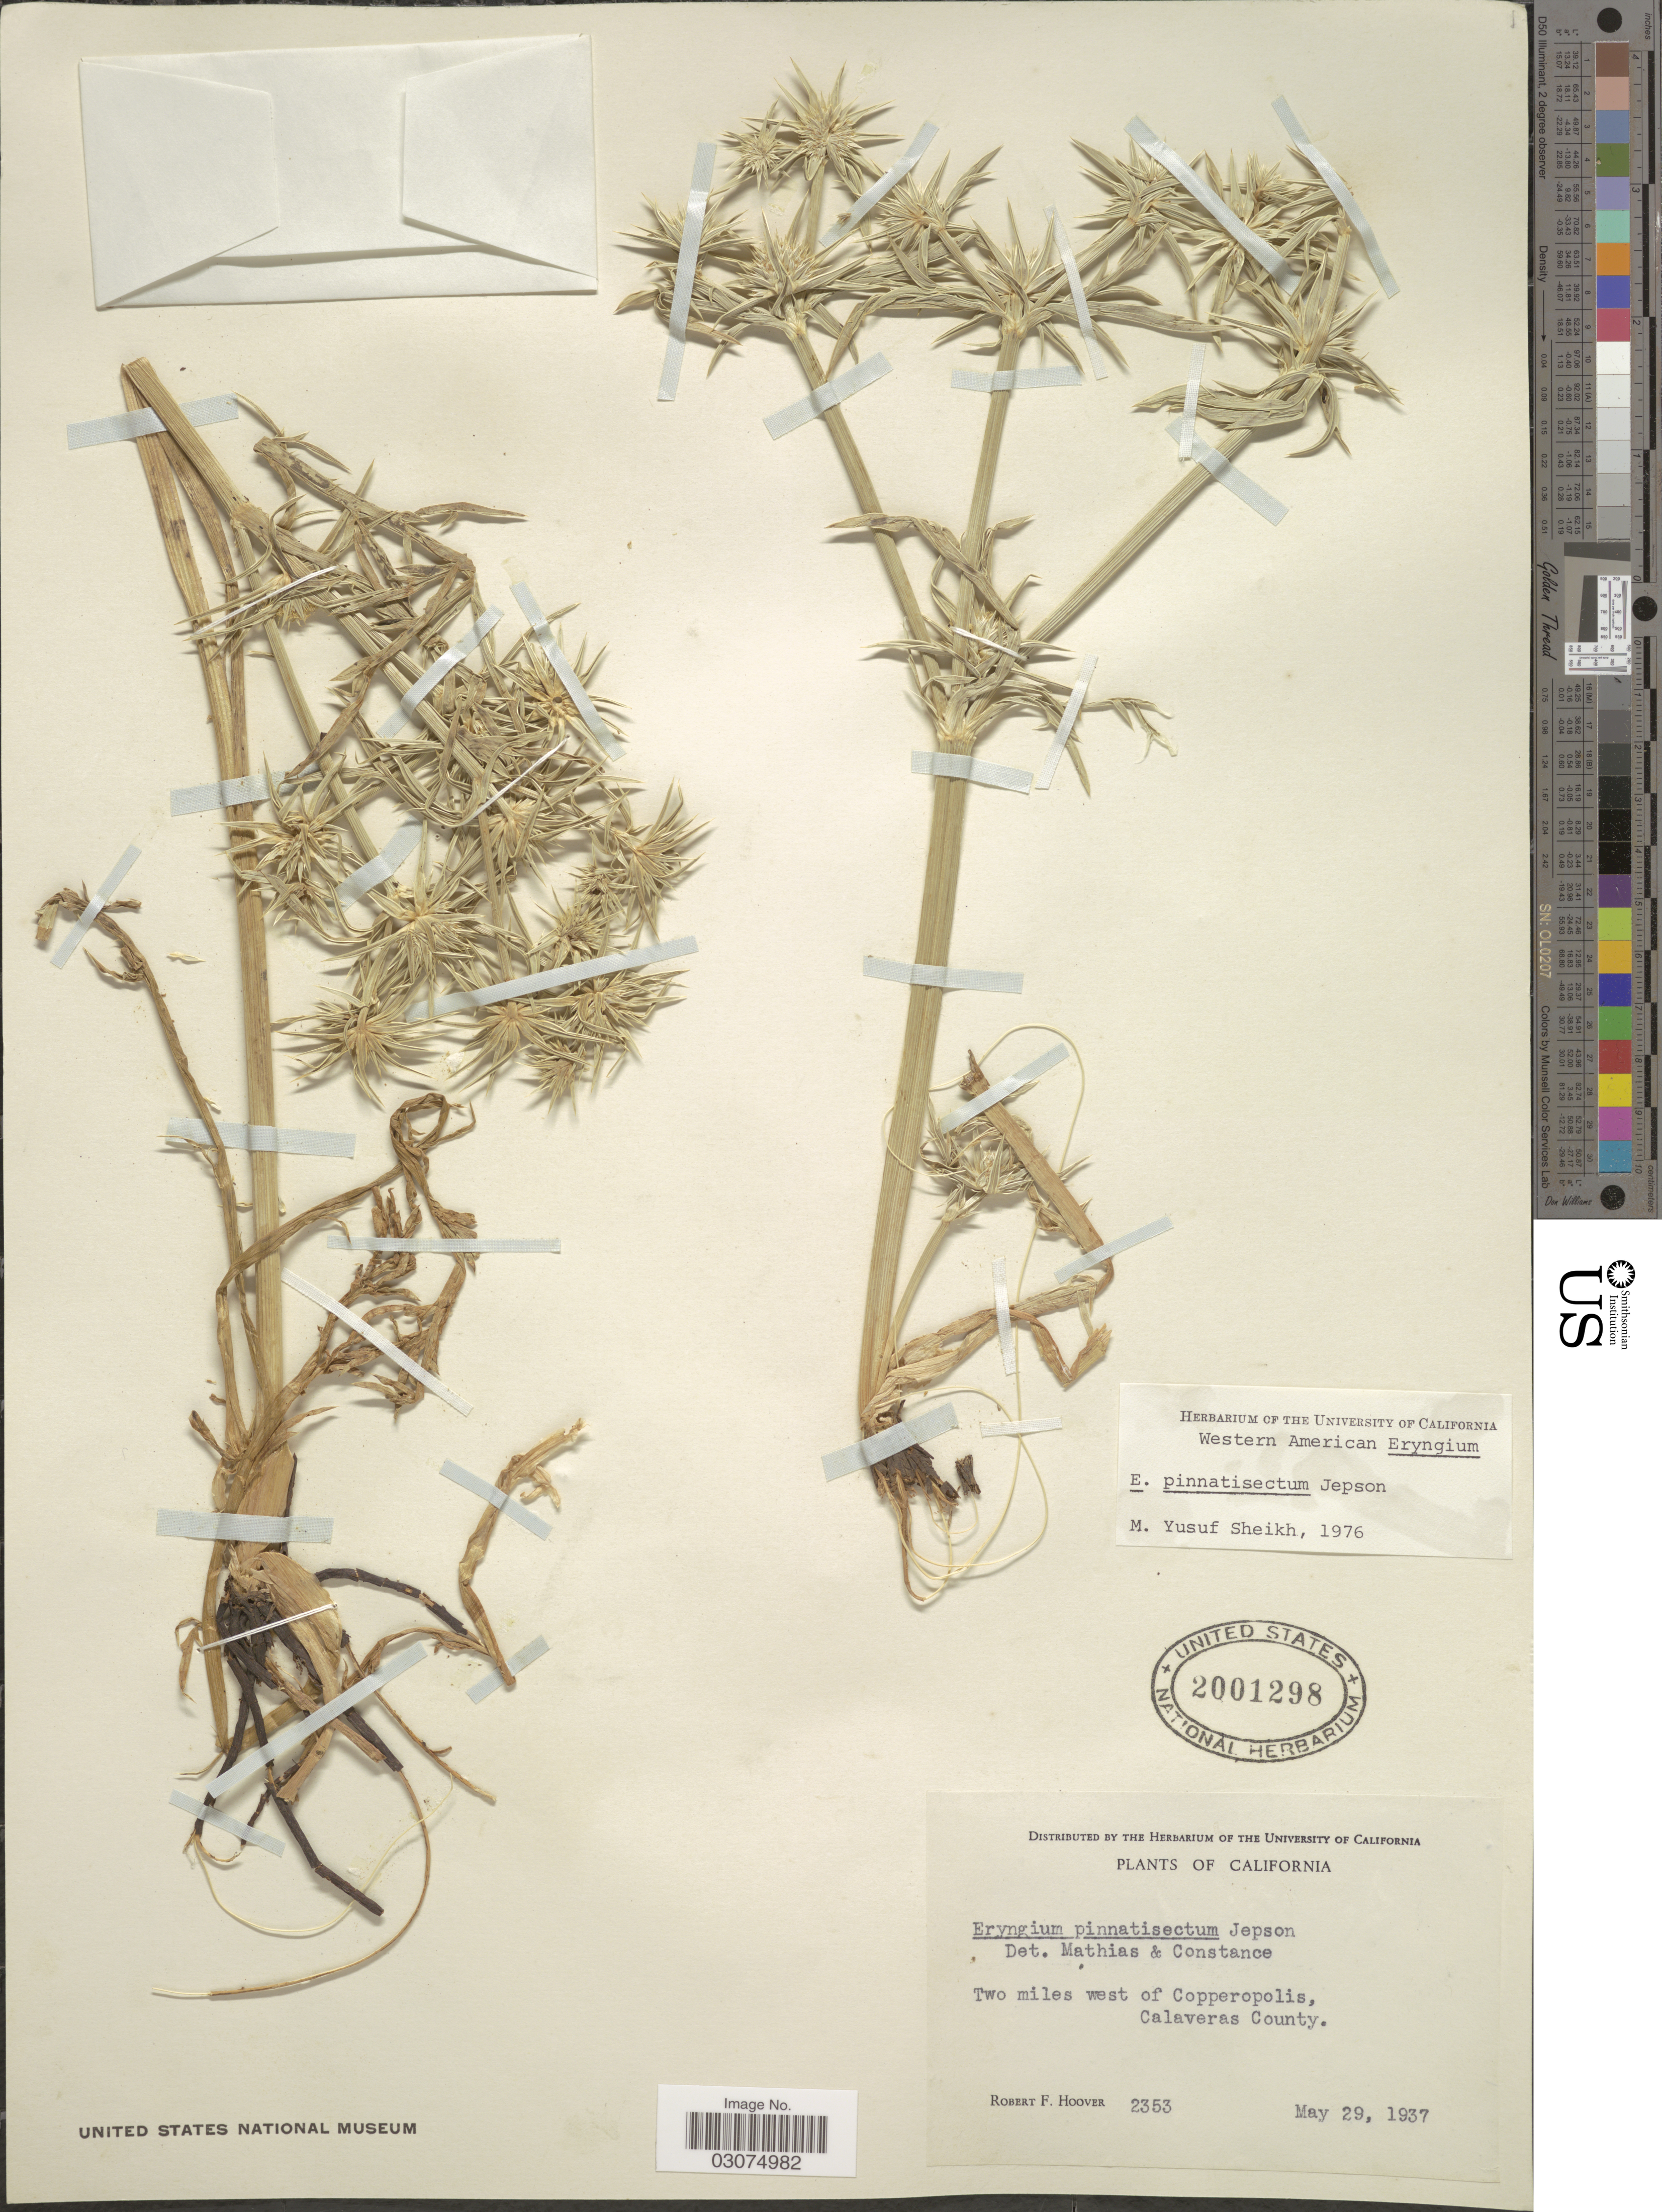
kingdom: Plantae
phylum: Tracheophyta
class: Magnoliopsida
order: Apiales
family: Apiaceae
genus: Eryngium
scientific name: Eryngium pinnatisectum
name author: Jeps.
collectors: R. F. Hoover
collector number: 2353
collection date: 1937-05-29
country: United States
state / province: California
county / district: Calaveras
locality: Two miles west of Copperopolis, Calaveras County.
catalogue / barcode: US 2001298